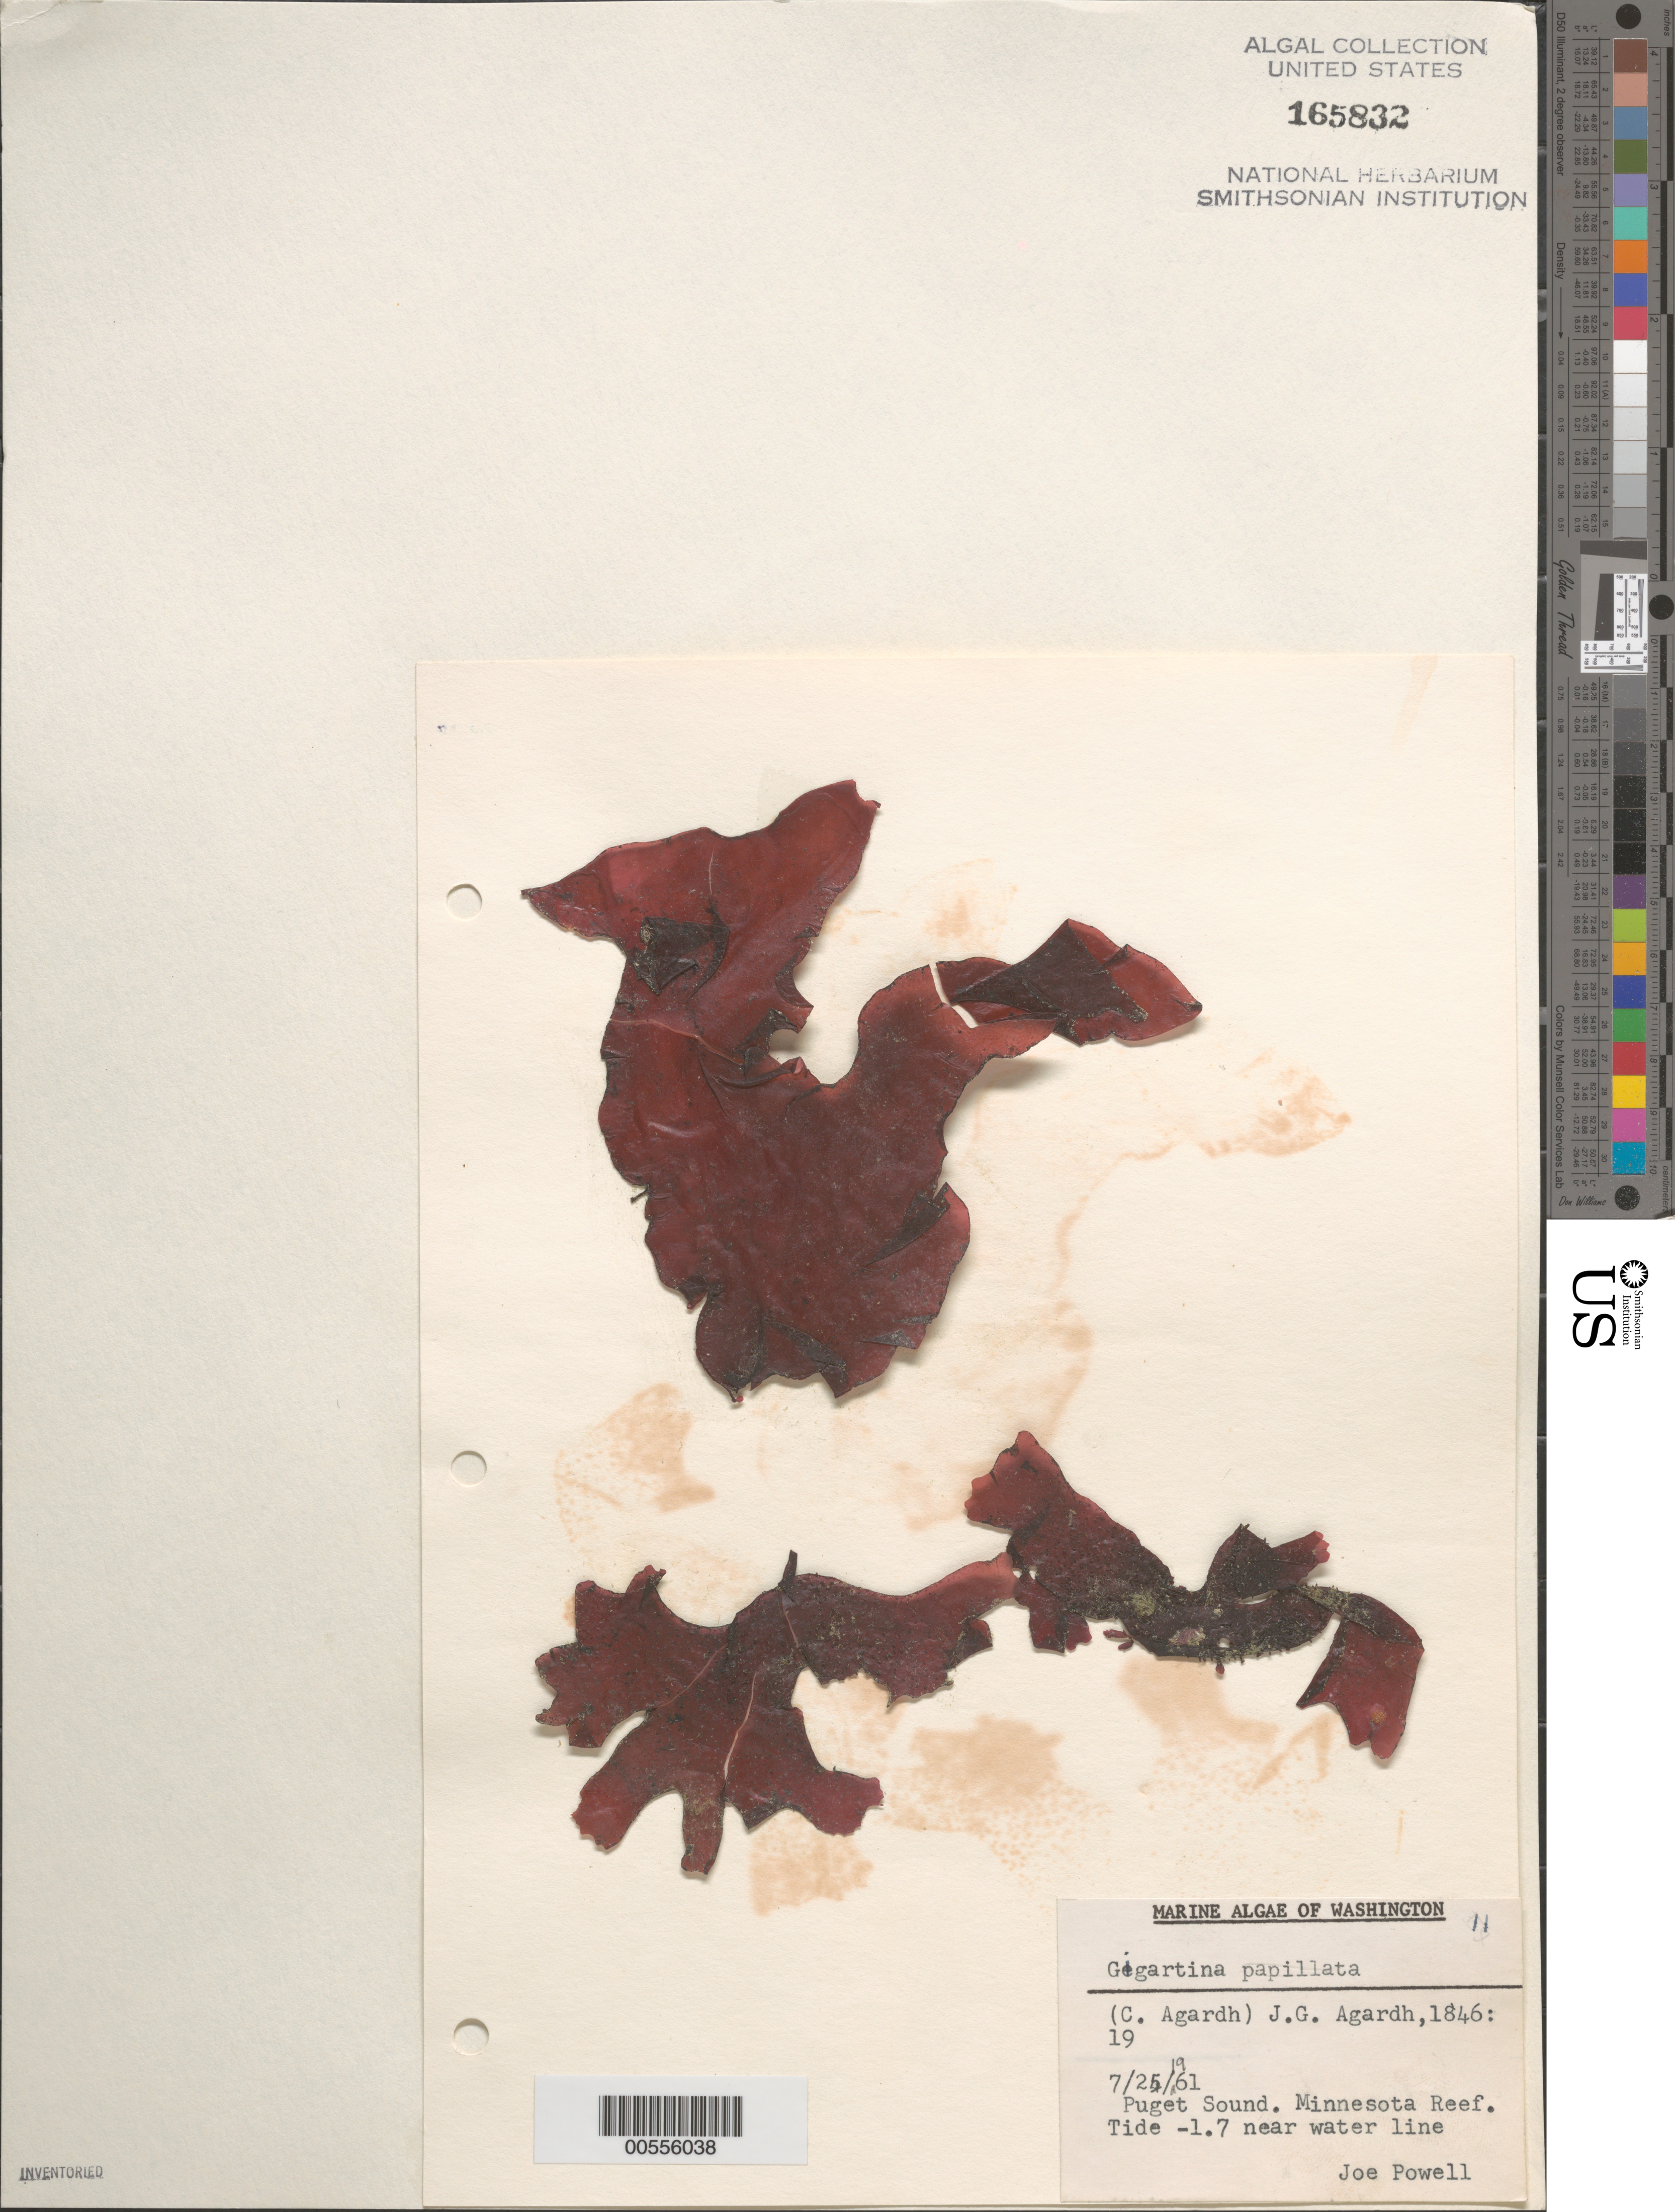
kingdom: Plantae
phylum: Rhodophyta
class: Florideophyceae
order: Gigartinales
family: Phyllophoraceae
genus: Mastocarpus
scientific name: Mastocarpus papillatus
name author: (C. Agardh) Kütz.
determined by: Algae name updating Project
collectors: J. Powell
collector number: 11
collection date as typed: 25 Jul 1961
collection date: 1961-07-25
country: United States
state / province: Washington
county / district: San Juan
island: San Juan Island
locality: Minnesota Reef, Puget Sound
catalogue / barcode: US 165832